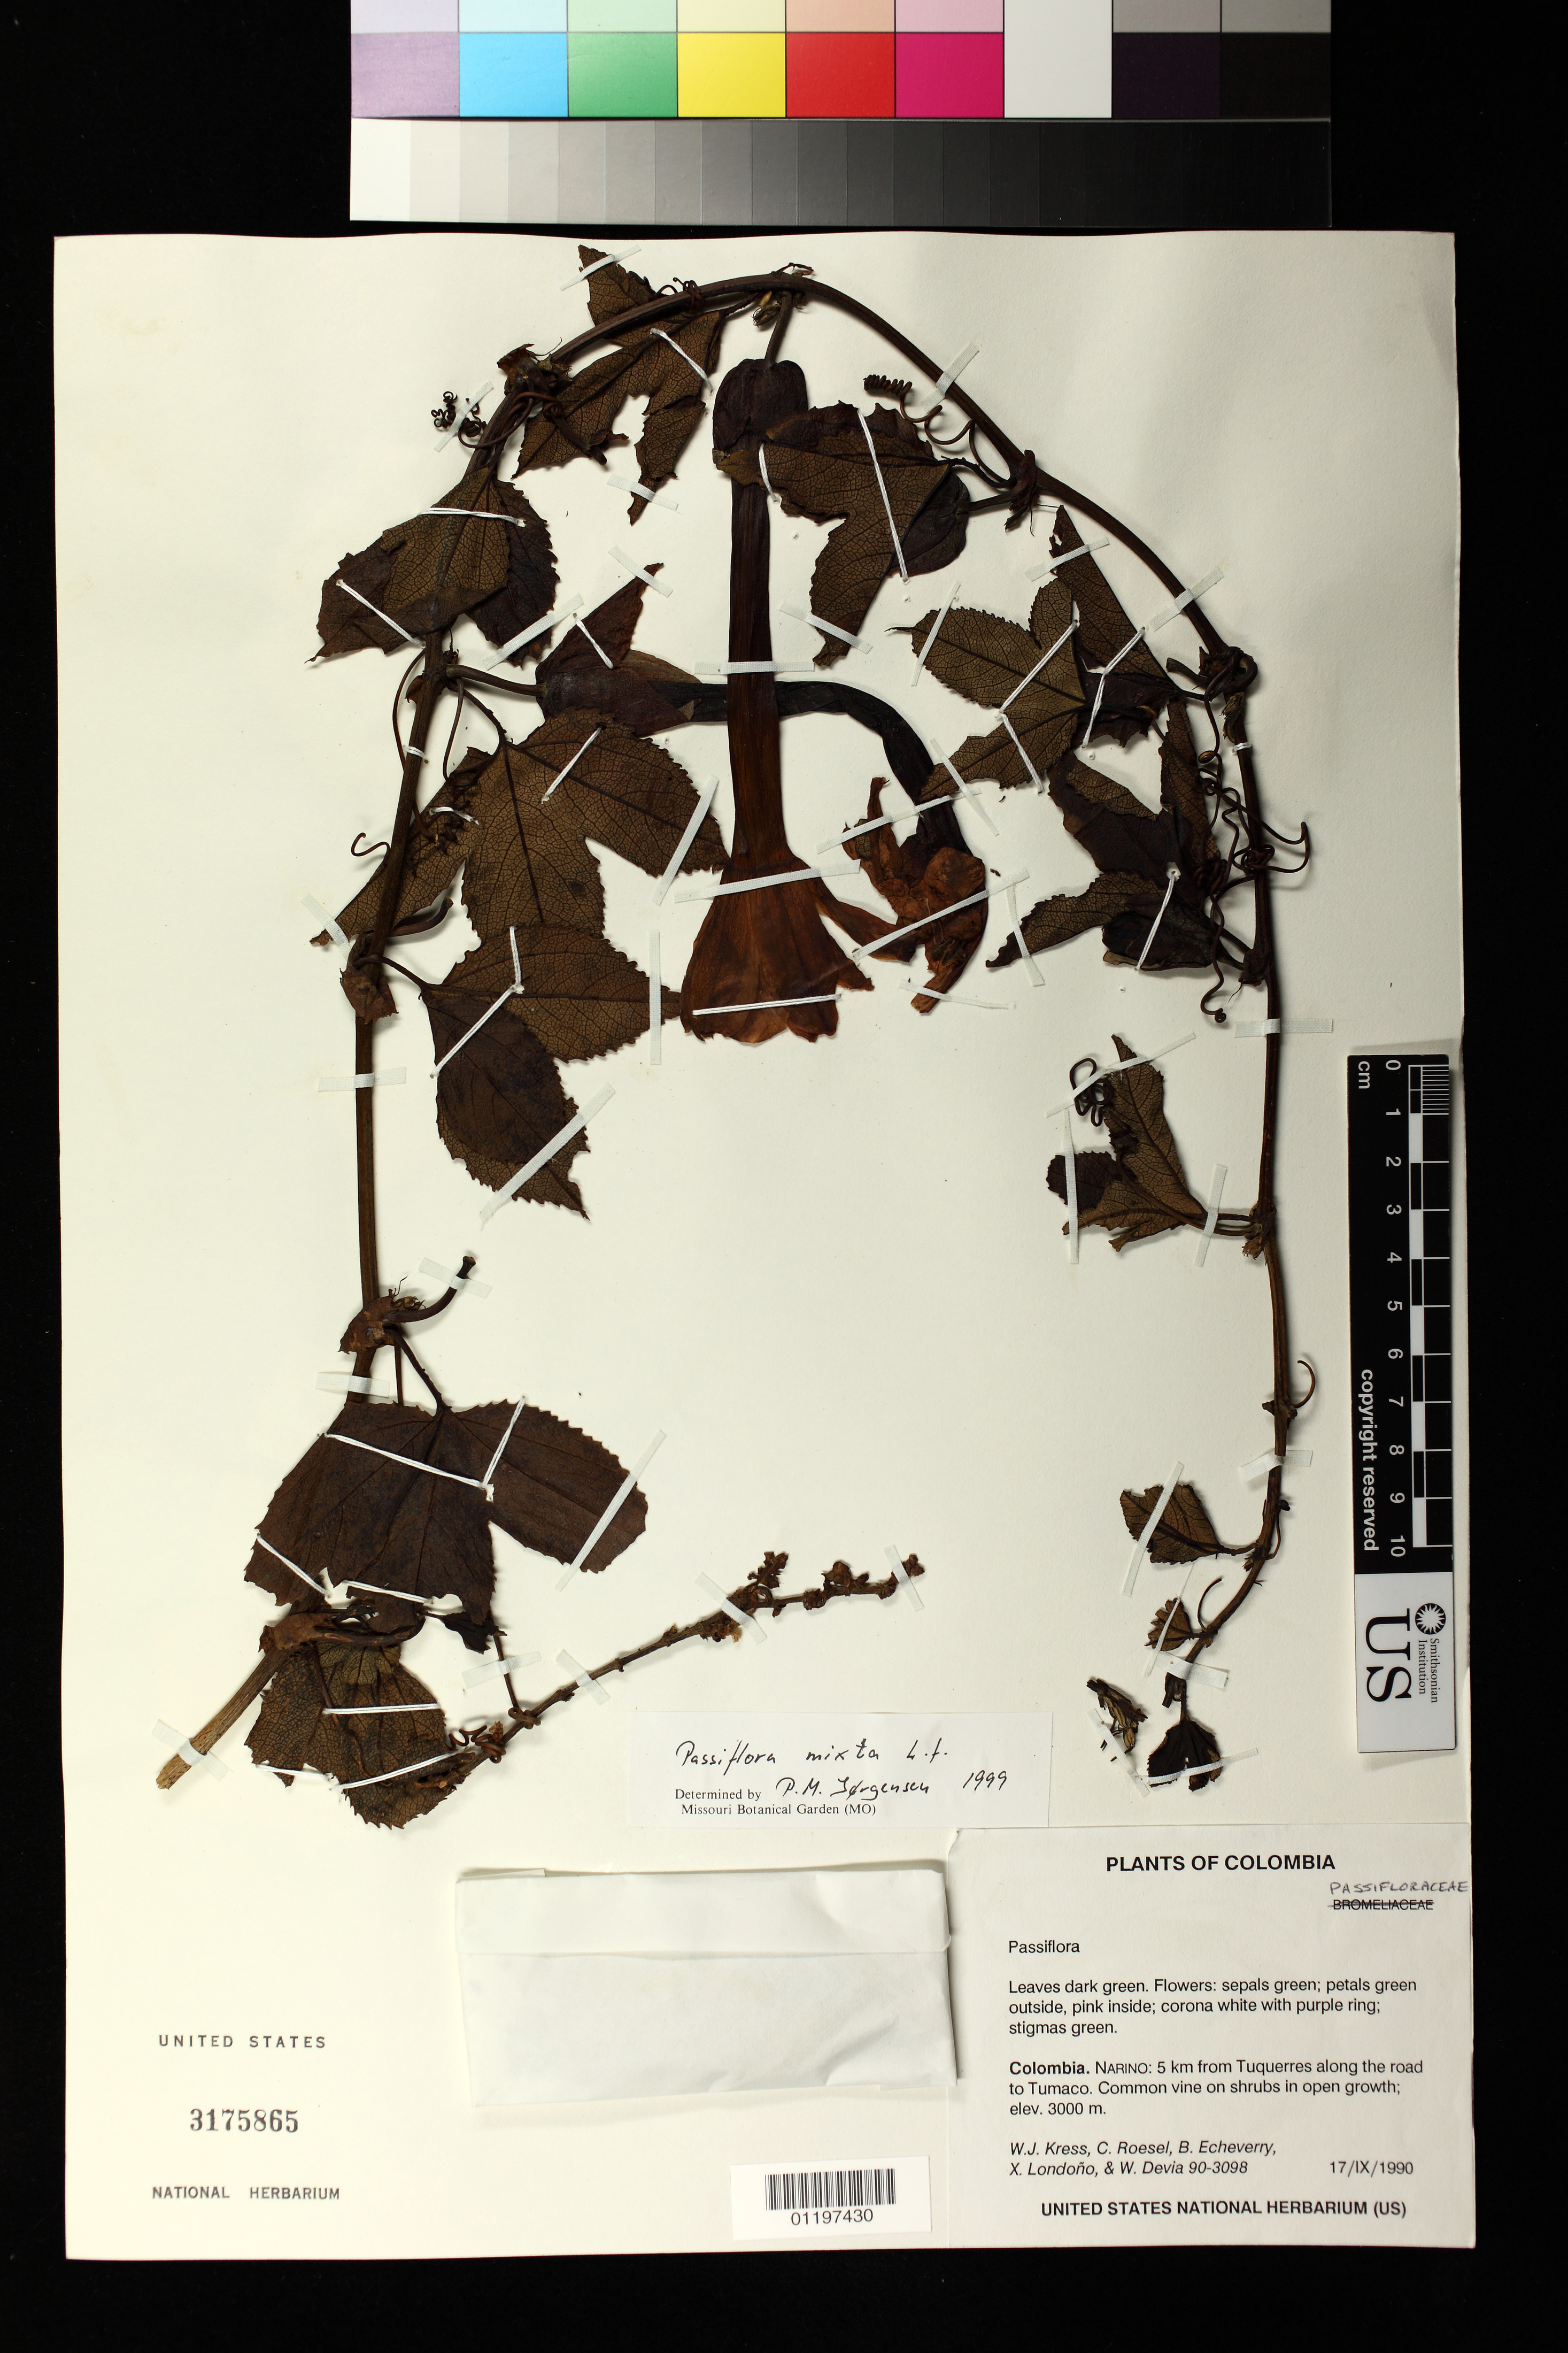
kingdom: Plantae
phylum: Tracheophyta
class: Magnoliopsida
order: Malpighiales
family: Passifloraceae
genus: Passiflora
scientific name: Passiflora mixta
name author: L. f.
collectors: W. J. Kress, C. S. Roesel, B. Echeverry, X. Londoño & W. Devia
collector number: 90-3098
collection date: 1990-09-17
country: Colombia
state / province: Nariño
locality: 5 km from Tuquerres along the road to Tumaco.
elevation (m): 3000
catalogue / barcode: US 3175865